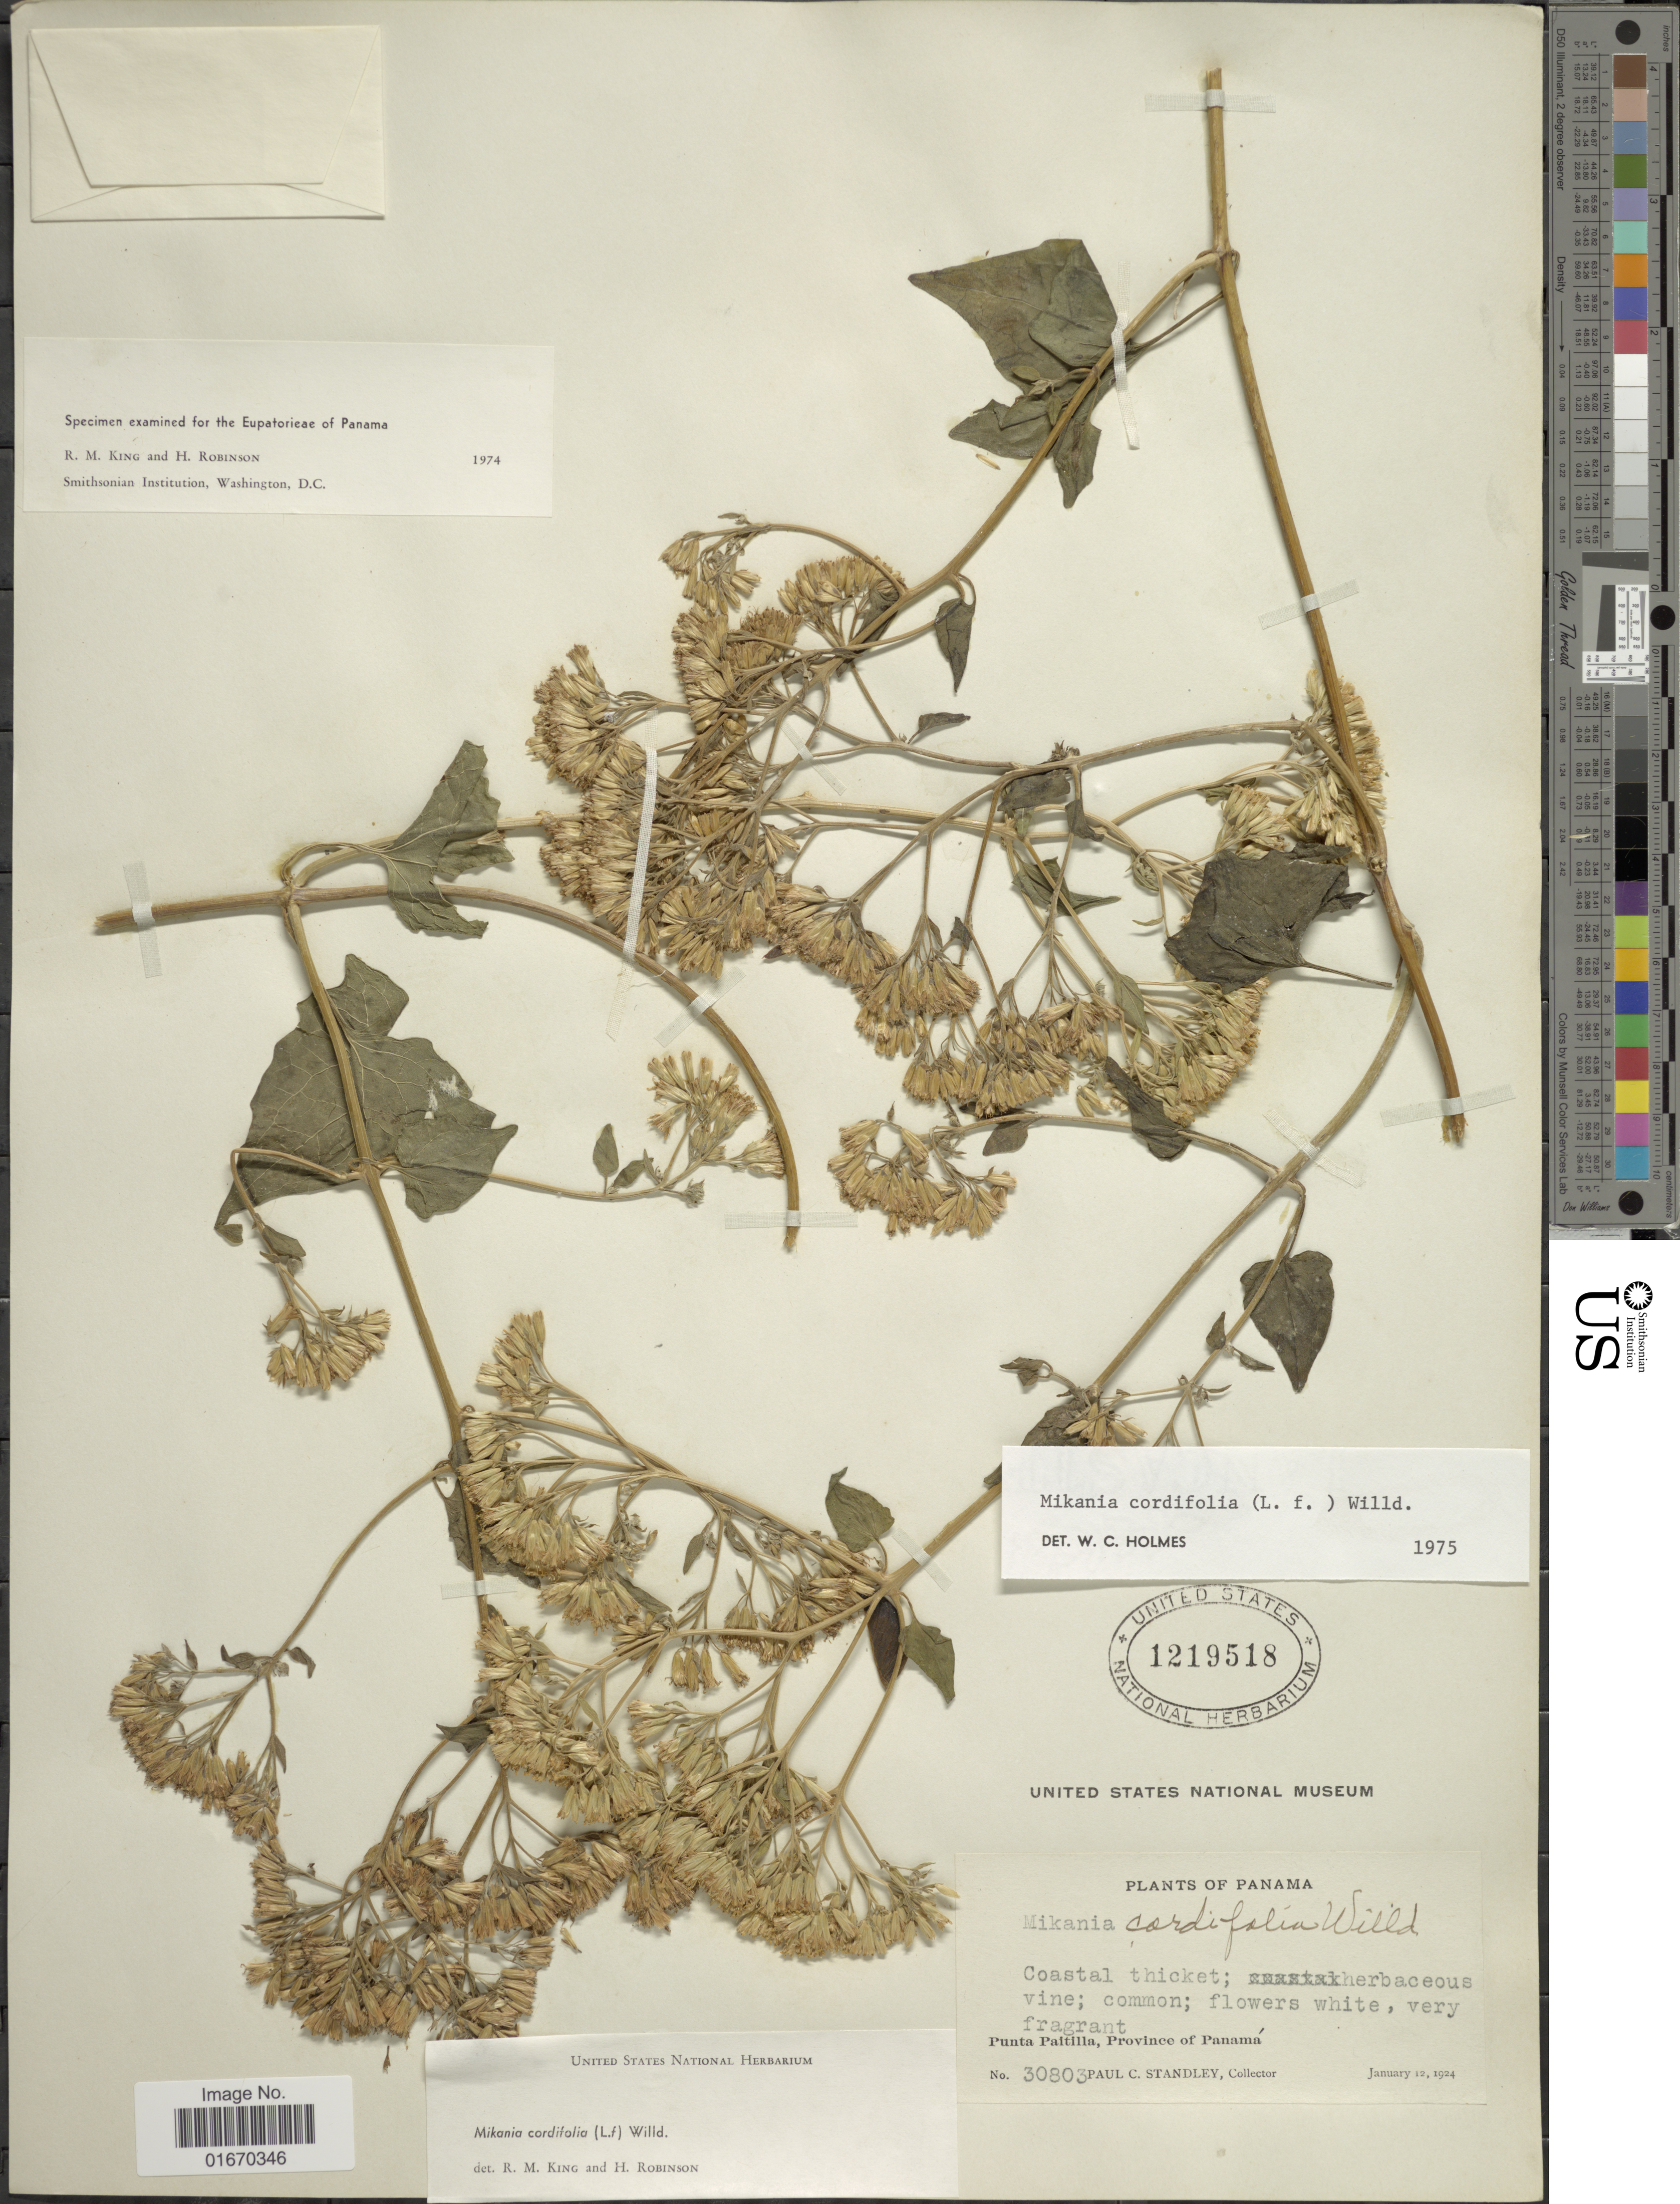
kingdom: Plantae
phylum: Tracheophyta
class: Magnoliopsida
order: Asterales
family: Asteraceae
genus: Mikania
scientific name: Mikania cordifolia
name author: Kunth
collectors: P. C. Standley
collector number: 30803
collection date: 1924-01-12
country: Panama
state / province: Panamá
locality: Punta Paitilla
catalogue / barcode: US 1219518